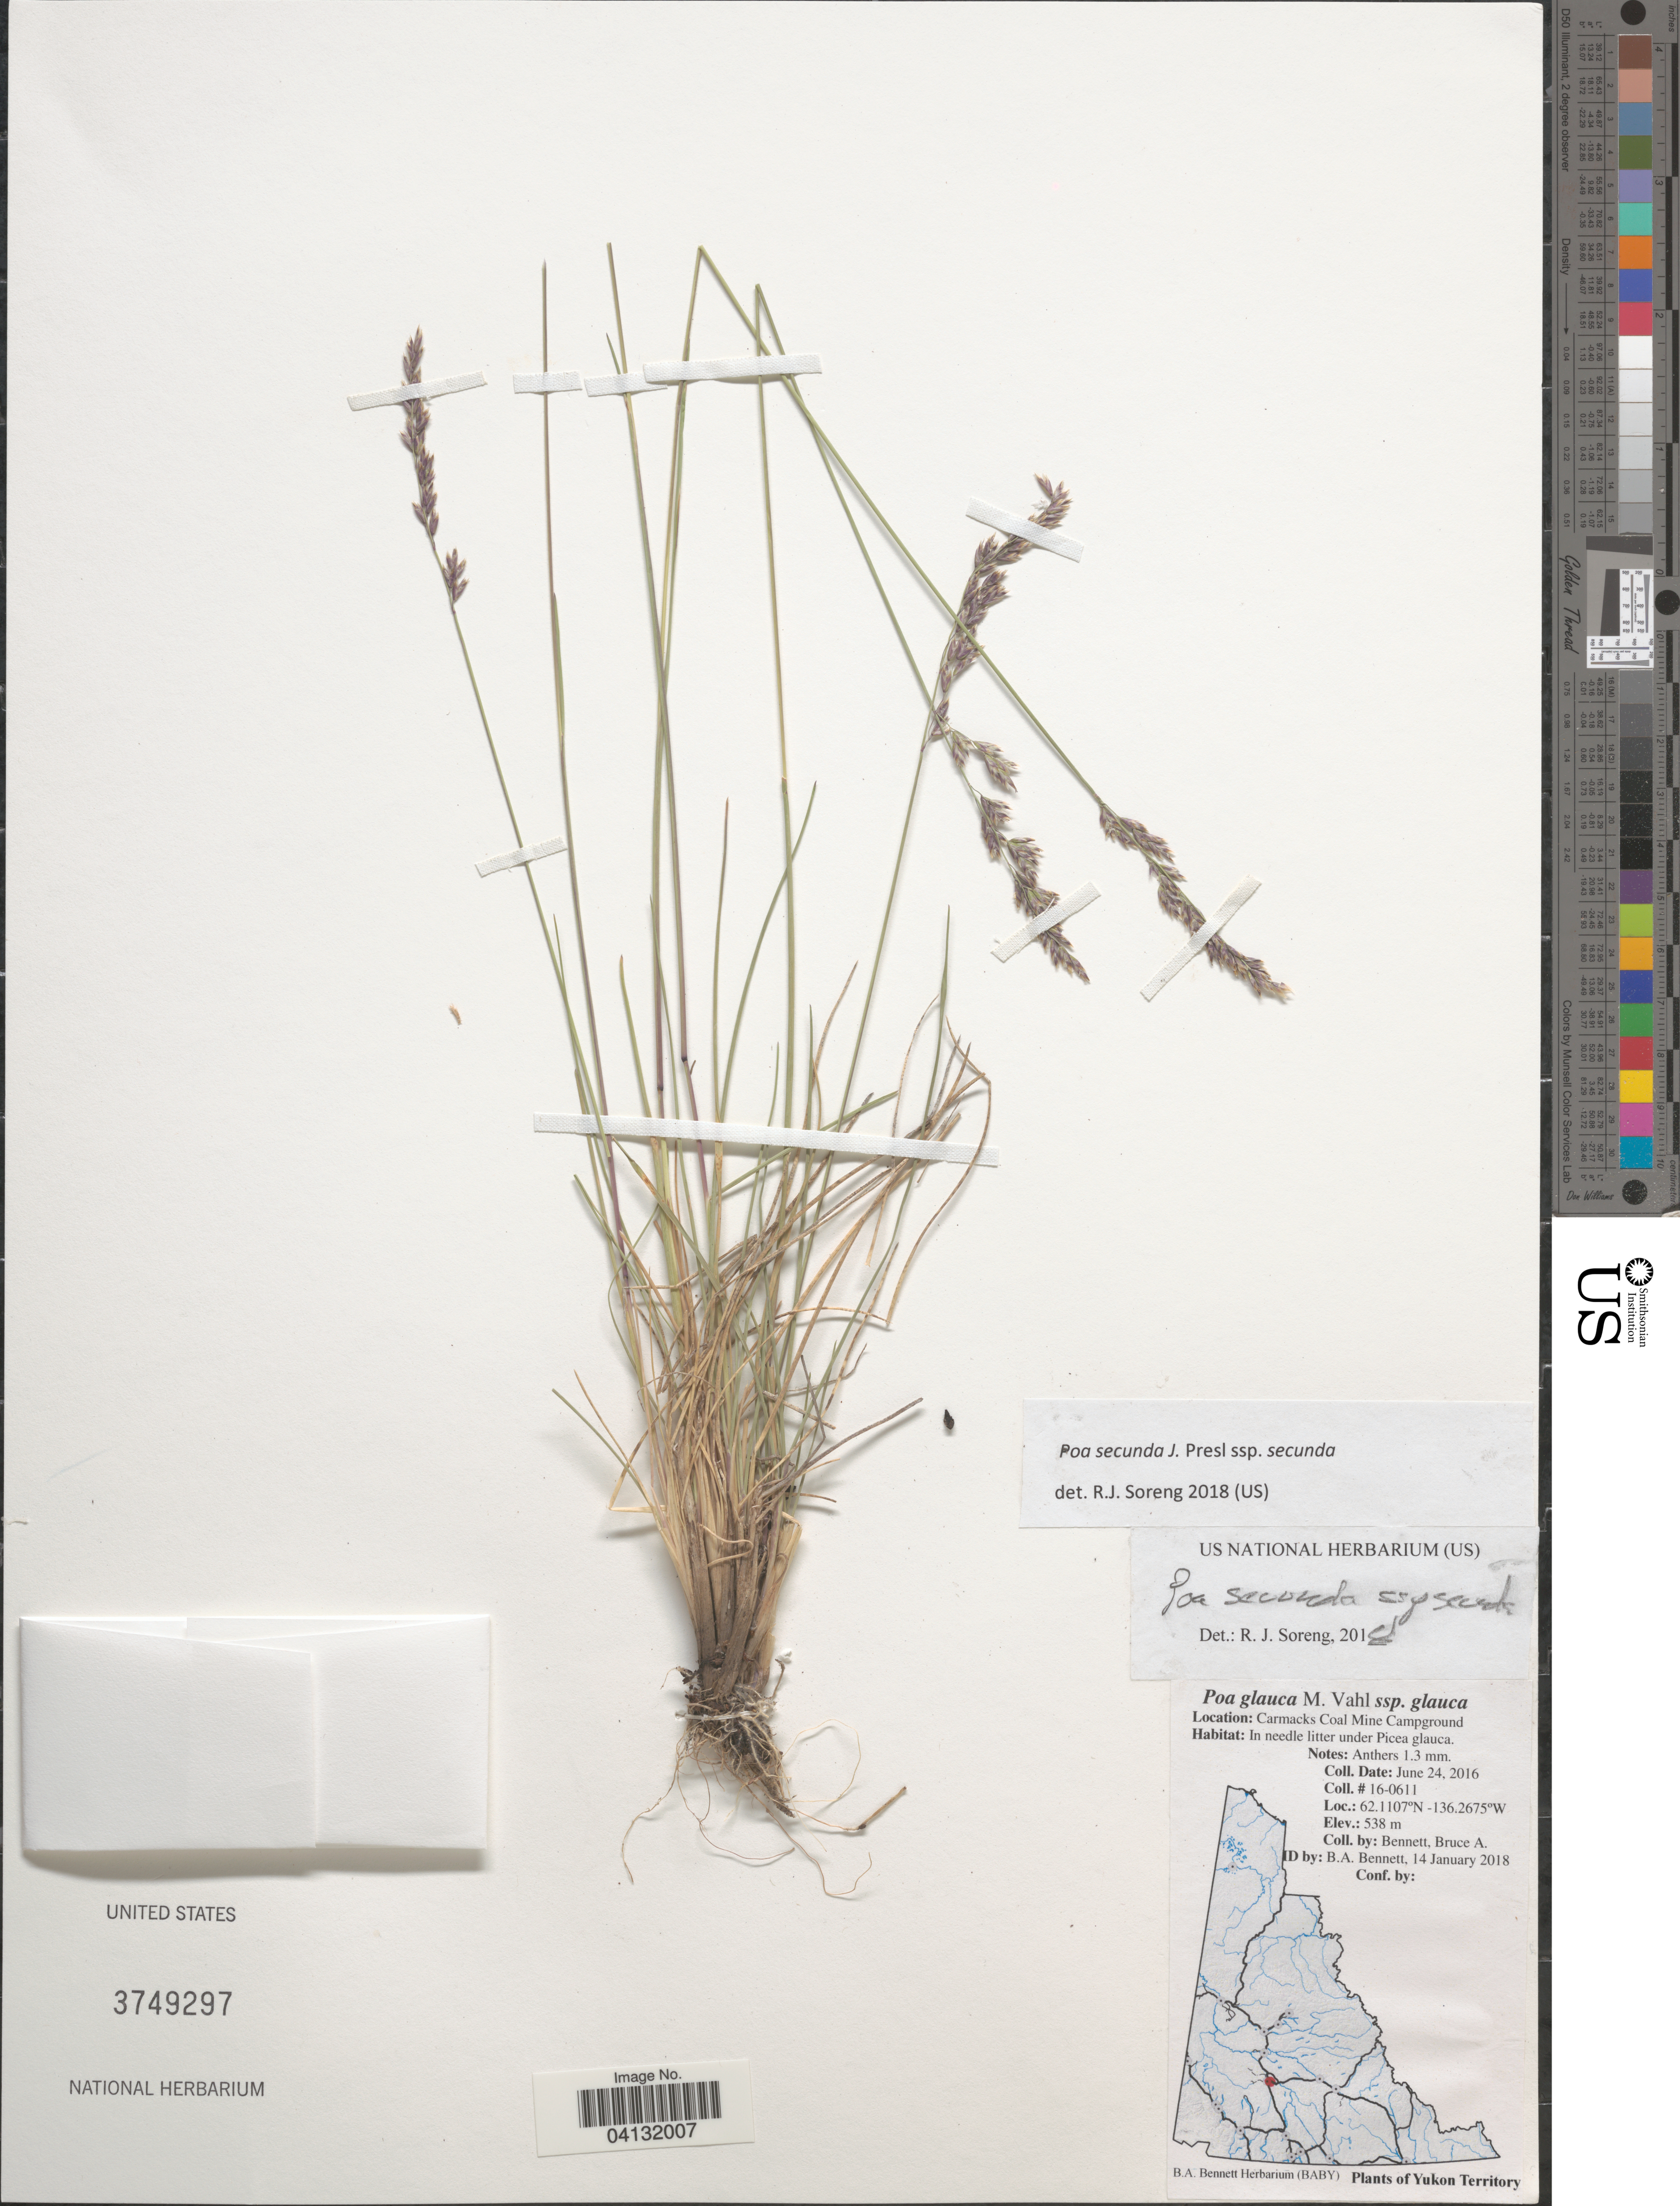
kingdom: Plantae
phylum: Tracheophyta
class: Liliopsida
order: Poales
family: Poaceae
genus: Poa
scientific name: Poa secunda subsp. secunda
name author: J. Presl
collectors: B. A. Bennett & A. Bruce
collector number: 16-0611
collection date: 2016-06-24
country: Canada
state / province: Yukon Territory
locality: Carmacks Coal Mine Campground.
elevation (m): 538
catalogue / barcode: US 3749297